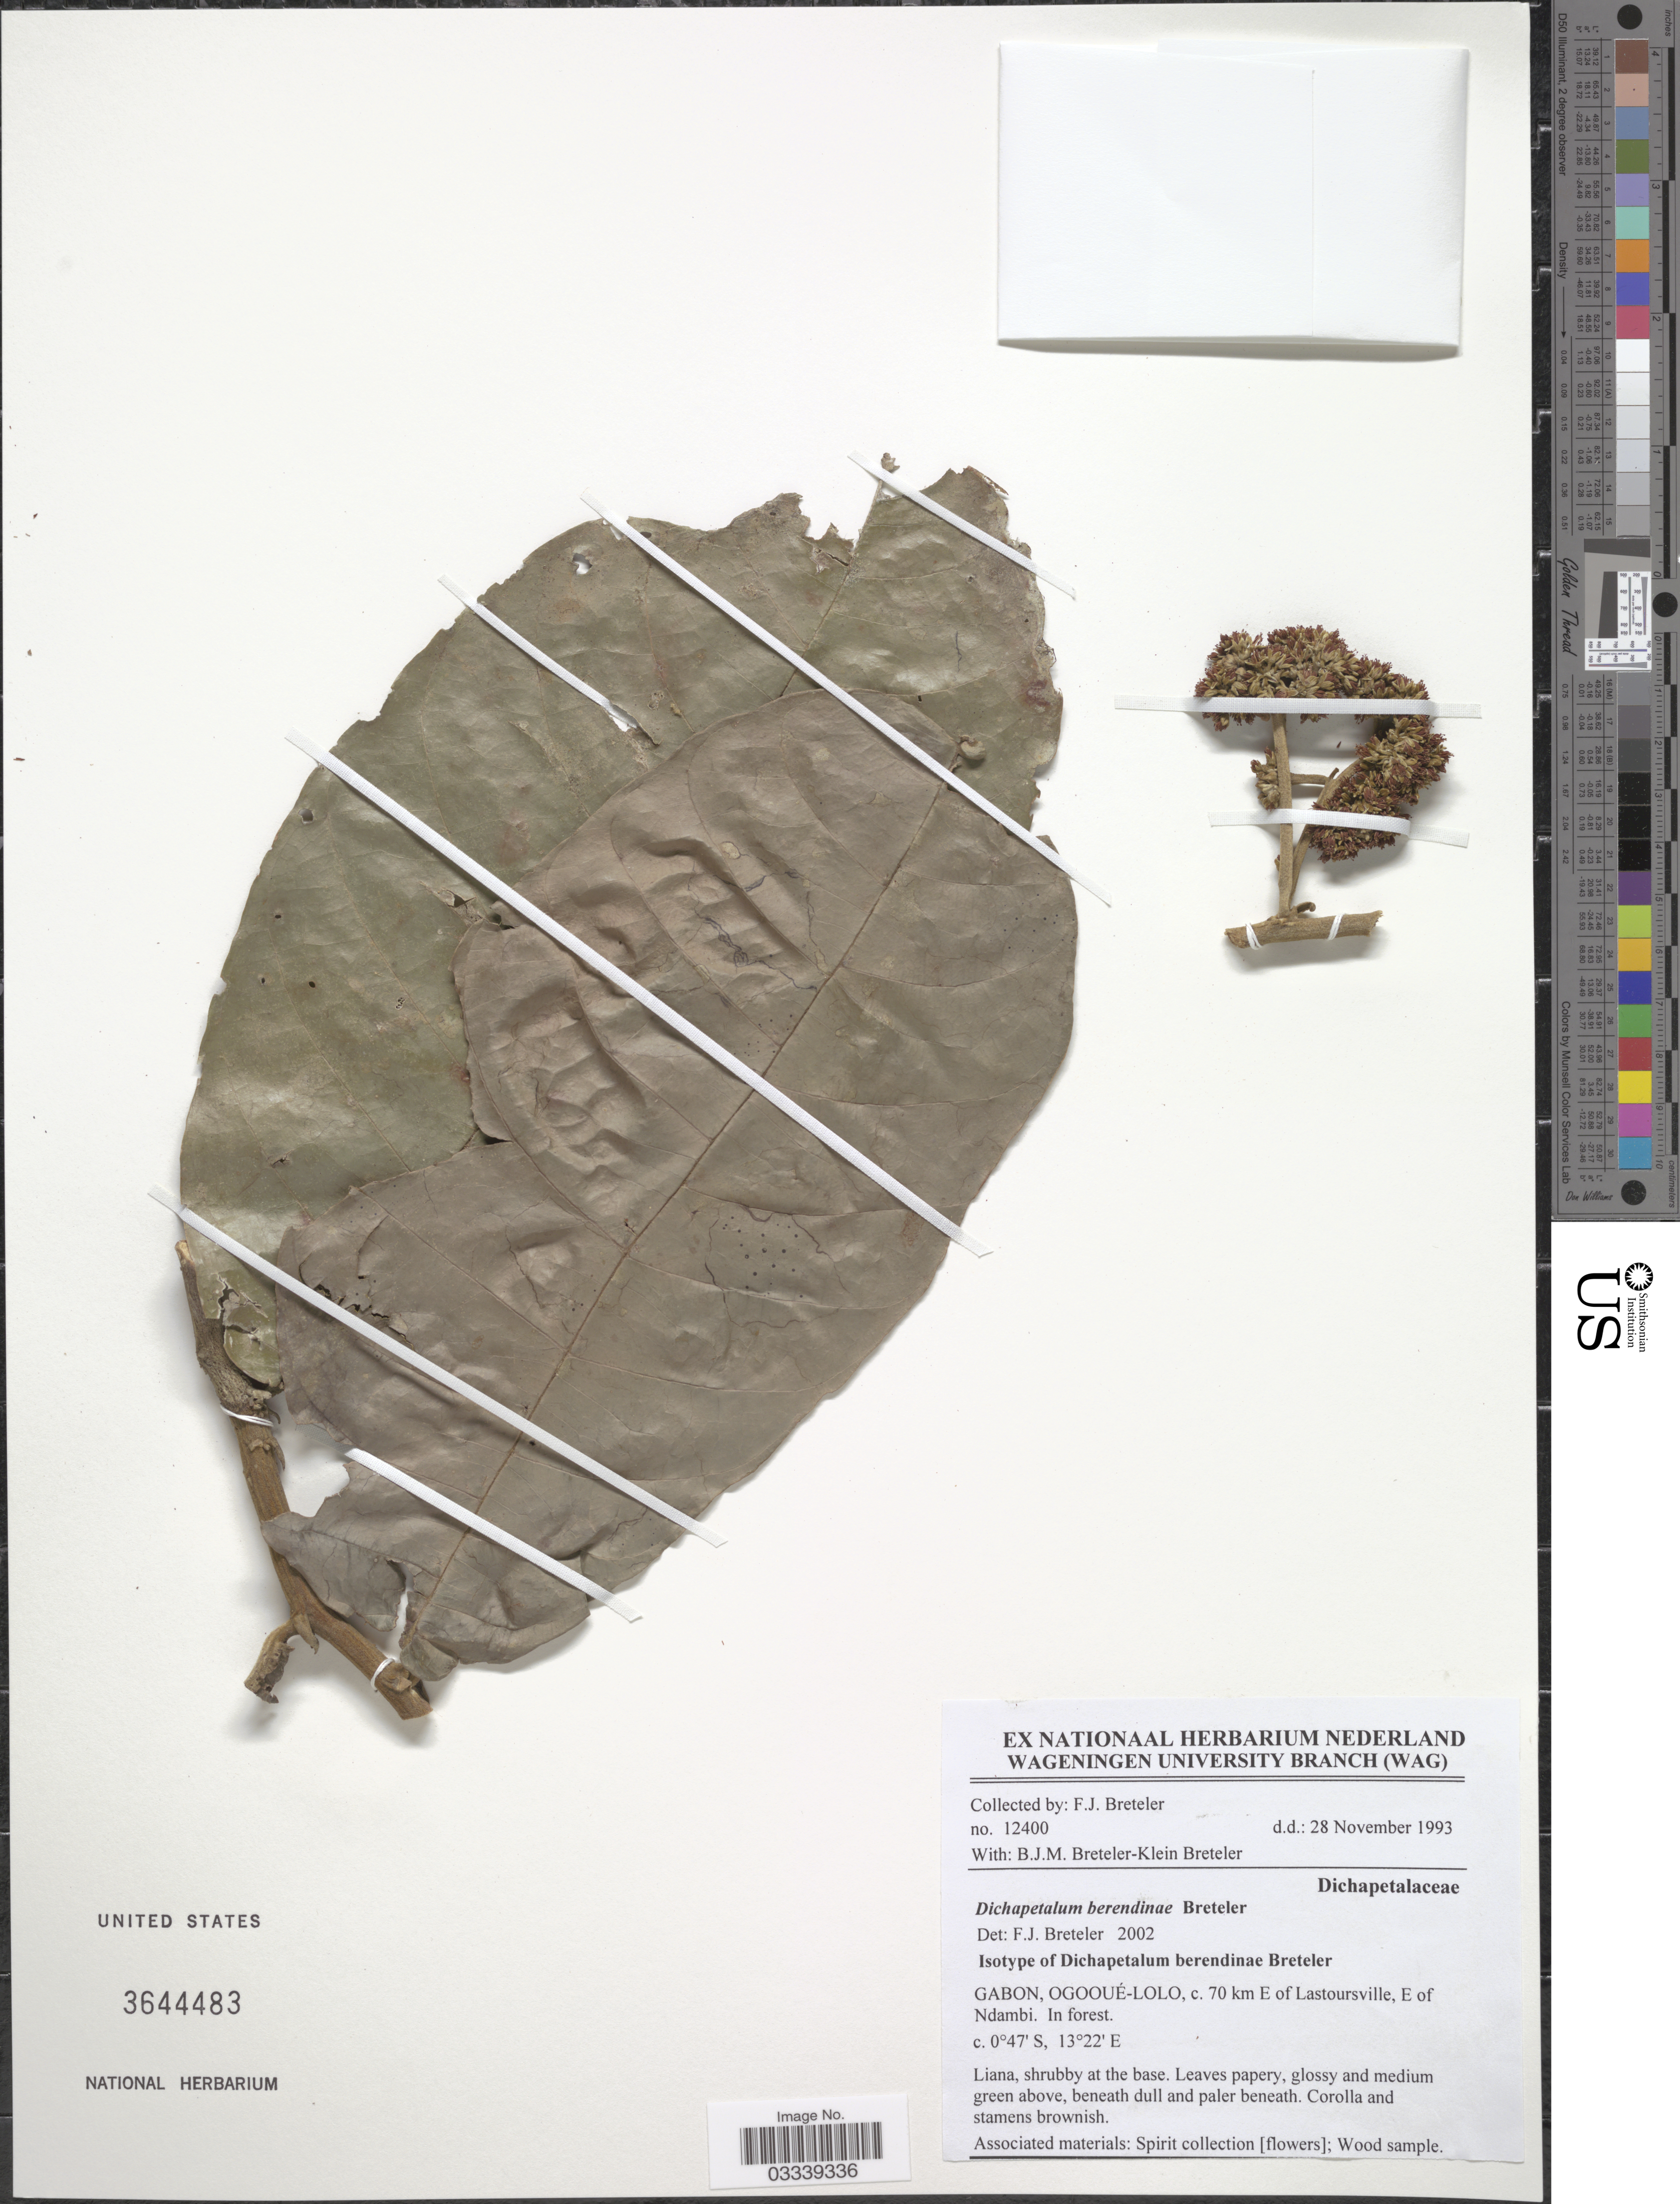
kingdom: Plantae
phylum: Tracheophyta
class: Magnoliopsida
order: Malpighiales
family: Dichapetalaceae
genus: Dichapetalum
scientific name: Dichapetalum berendinae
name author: Breteler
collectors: F. J. Breteler & B. J. M. Breteler-Klein Breteler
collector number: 12400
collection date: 1993-11-28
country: Gabon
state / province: Ogooue-Lolo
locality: C. 70 km E of Lastoursville, E of Ndambi.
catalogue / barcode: US 3644483